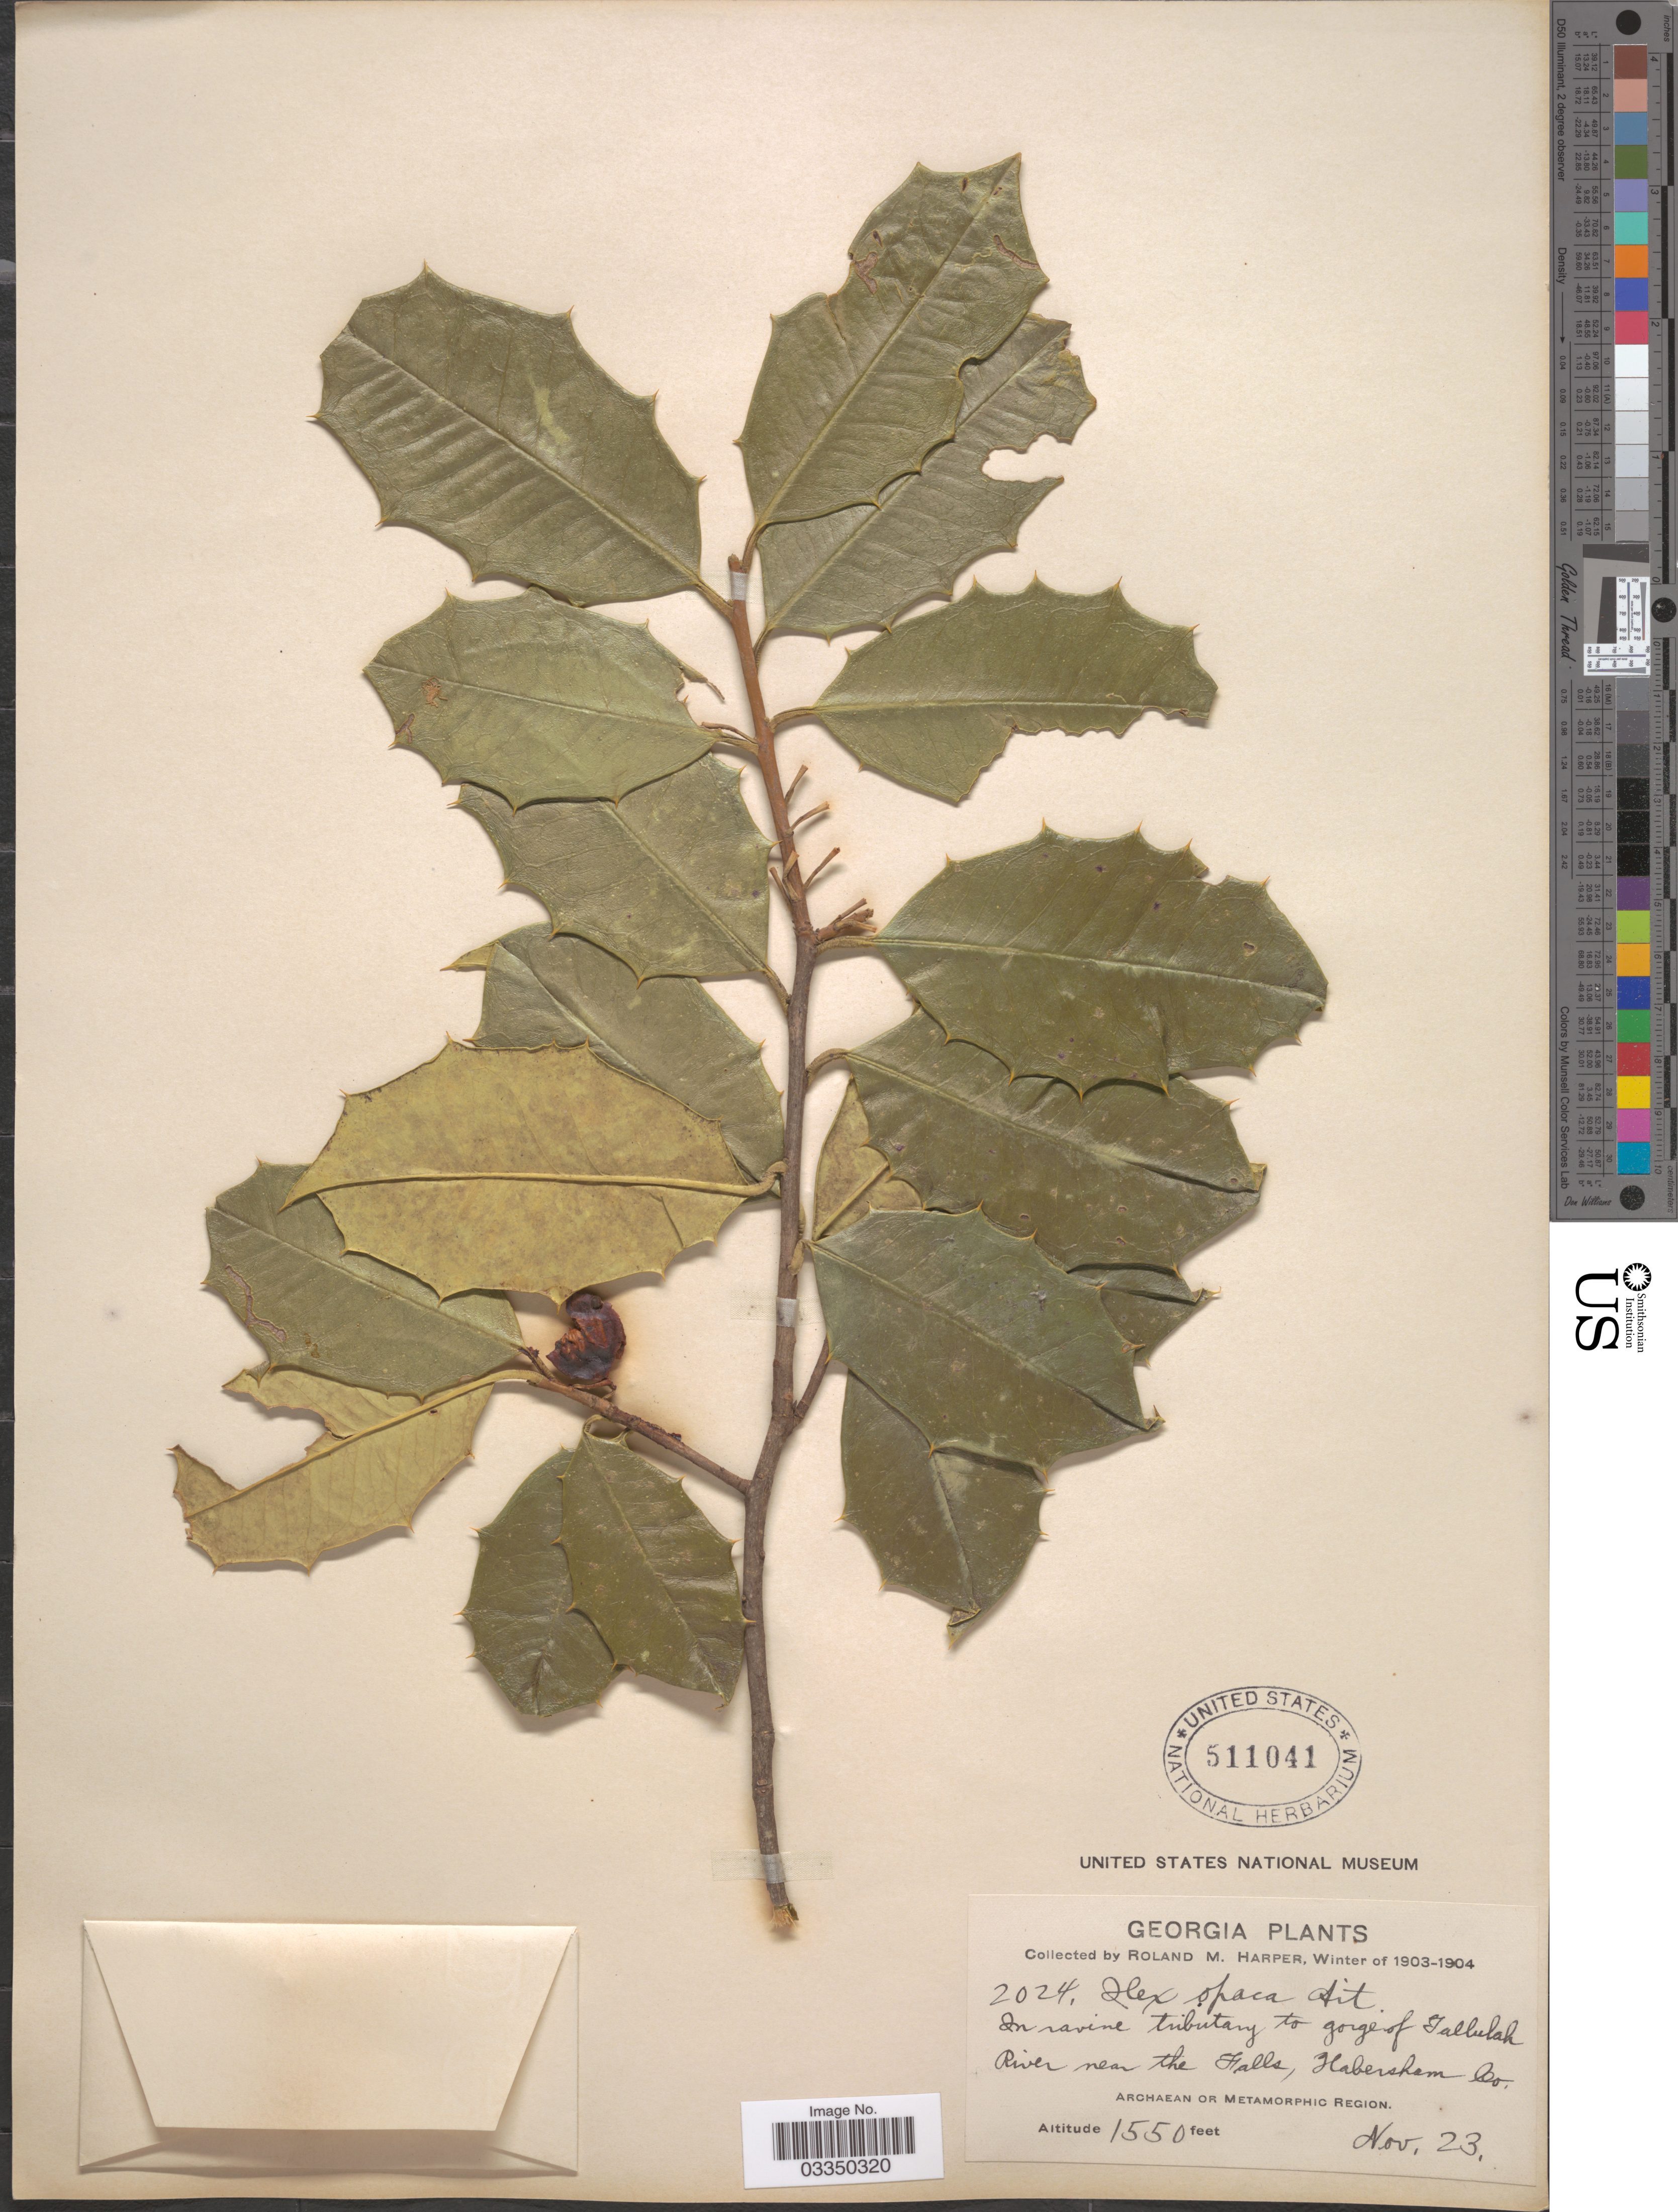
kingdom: Plantae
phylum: Tracheophyta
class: Magnoliopsida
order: Aquifoliales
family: Aquifoliaceae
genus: Ilex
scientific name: Ilex opaca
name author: Aiton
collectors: R. M. Harper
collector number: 2024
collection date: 1903-11-23/1904-11-23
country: United States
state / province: Georgia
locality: In ravine tributary to gorge of Tallulah river near the Falls, Habersham Co. Archean or Metamorphic Region.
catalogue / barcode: US 511041